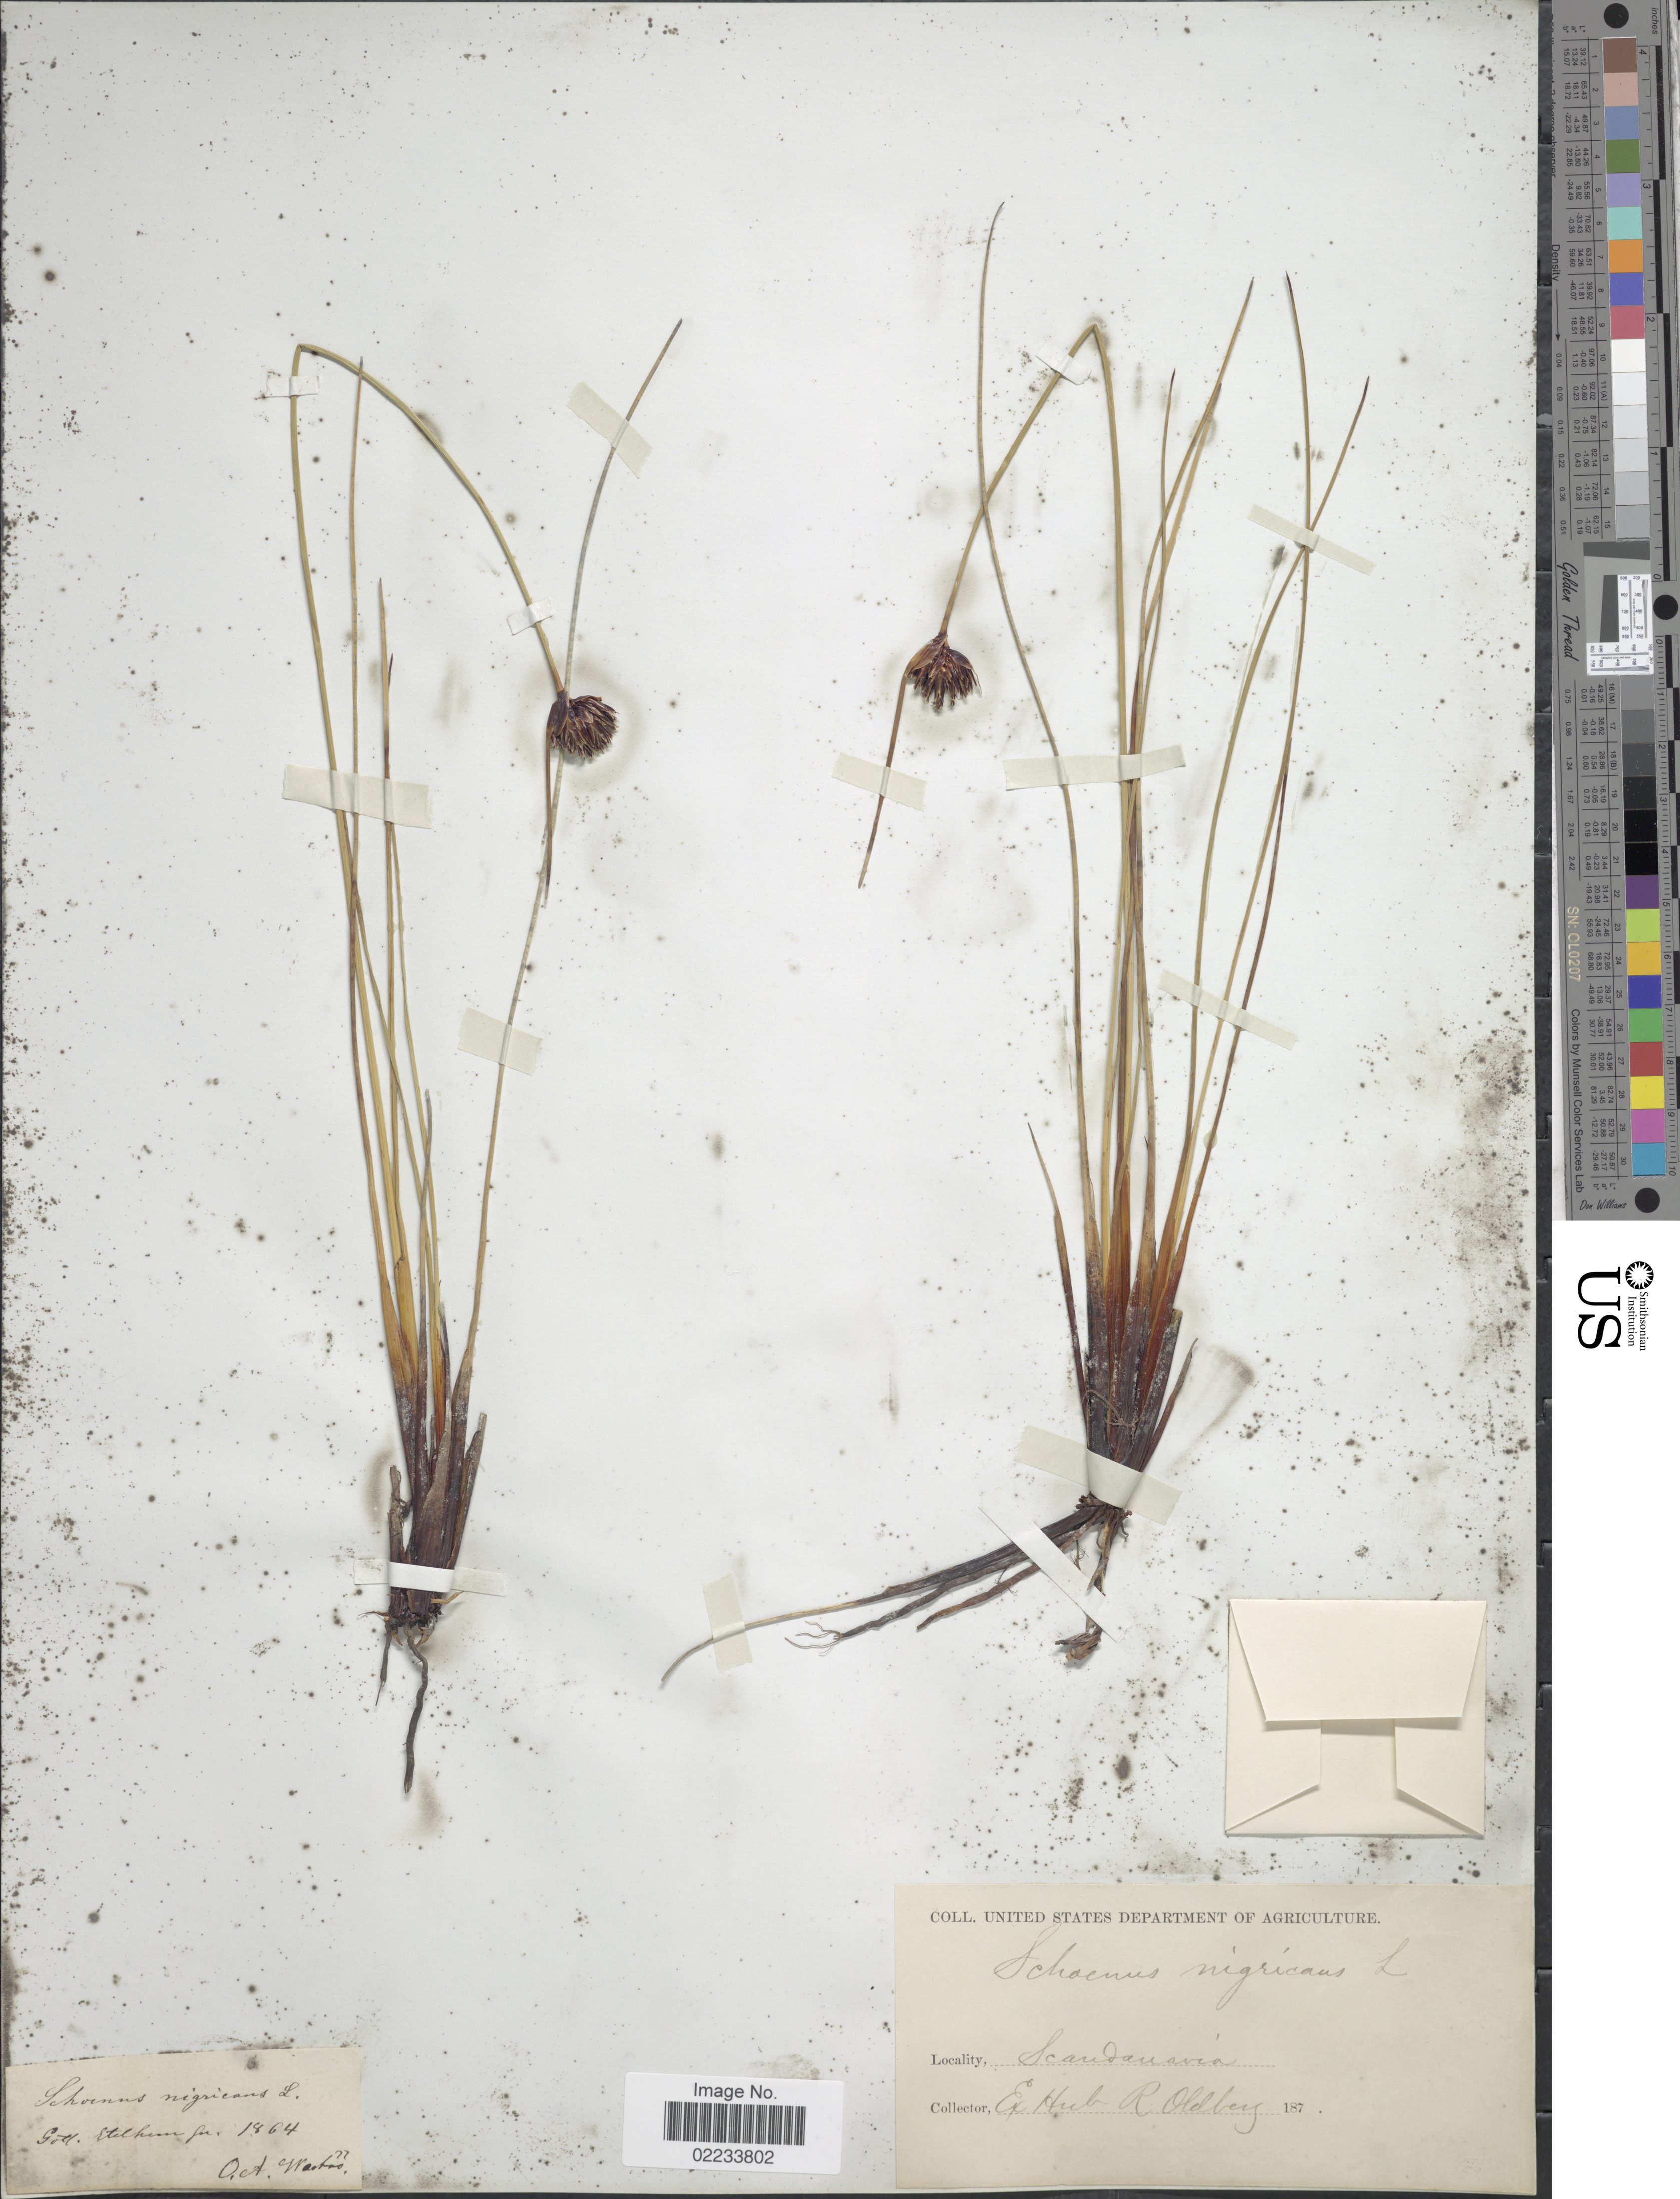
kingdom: Plantae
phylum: Tracheophyta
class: Liliopsida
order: Poales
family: Cyperaceae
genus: Schoenus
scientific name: Schoenus nigricans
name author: L.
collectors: ex herb. R. Oldberg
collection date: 1864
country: Sweden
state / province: Gotland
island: Gotland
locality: Scandanavia, Gotl. Etelhem sn.